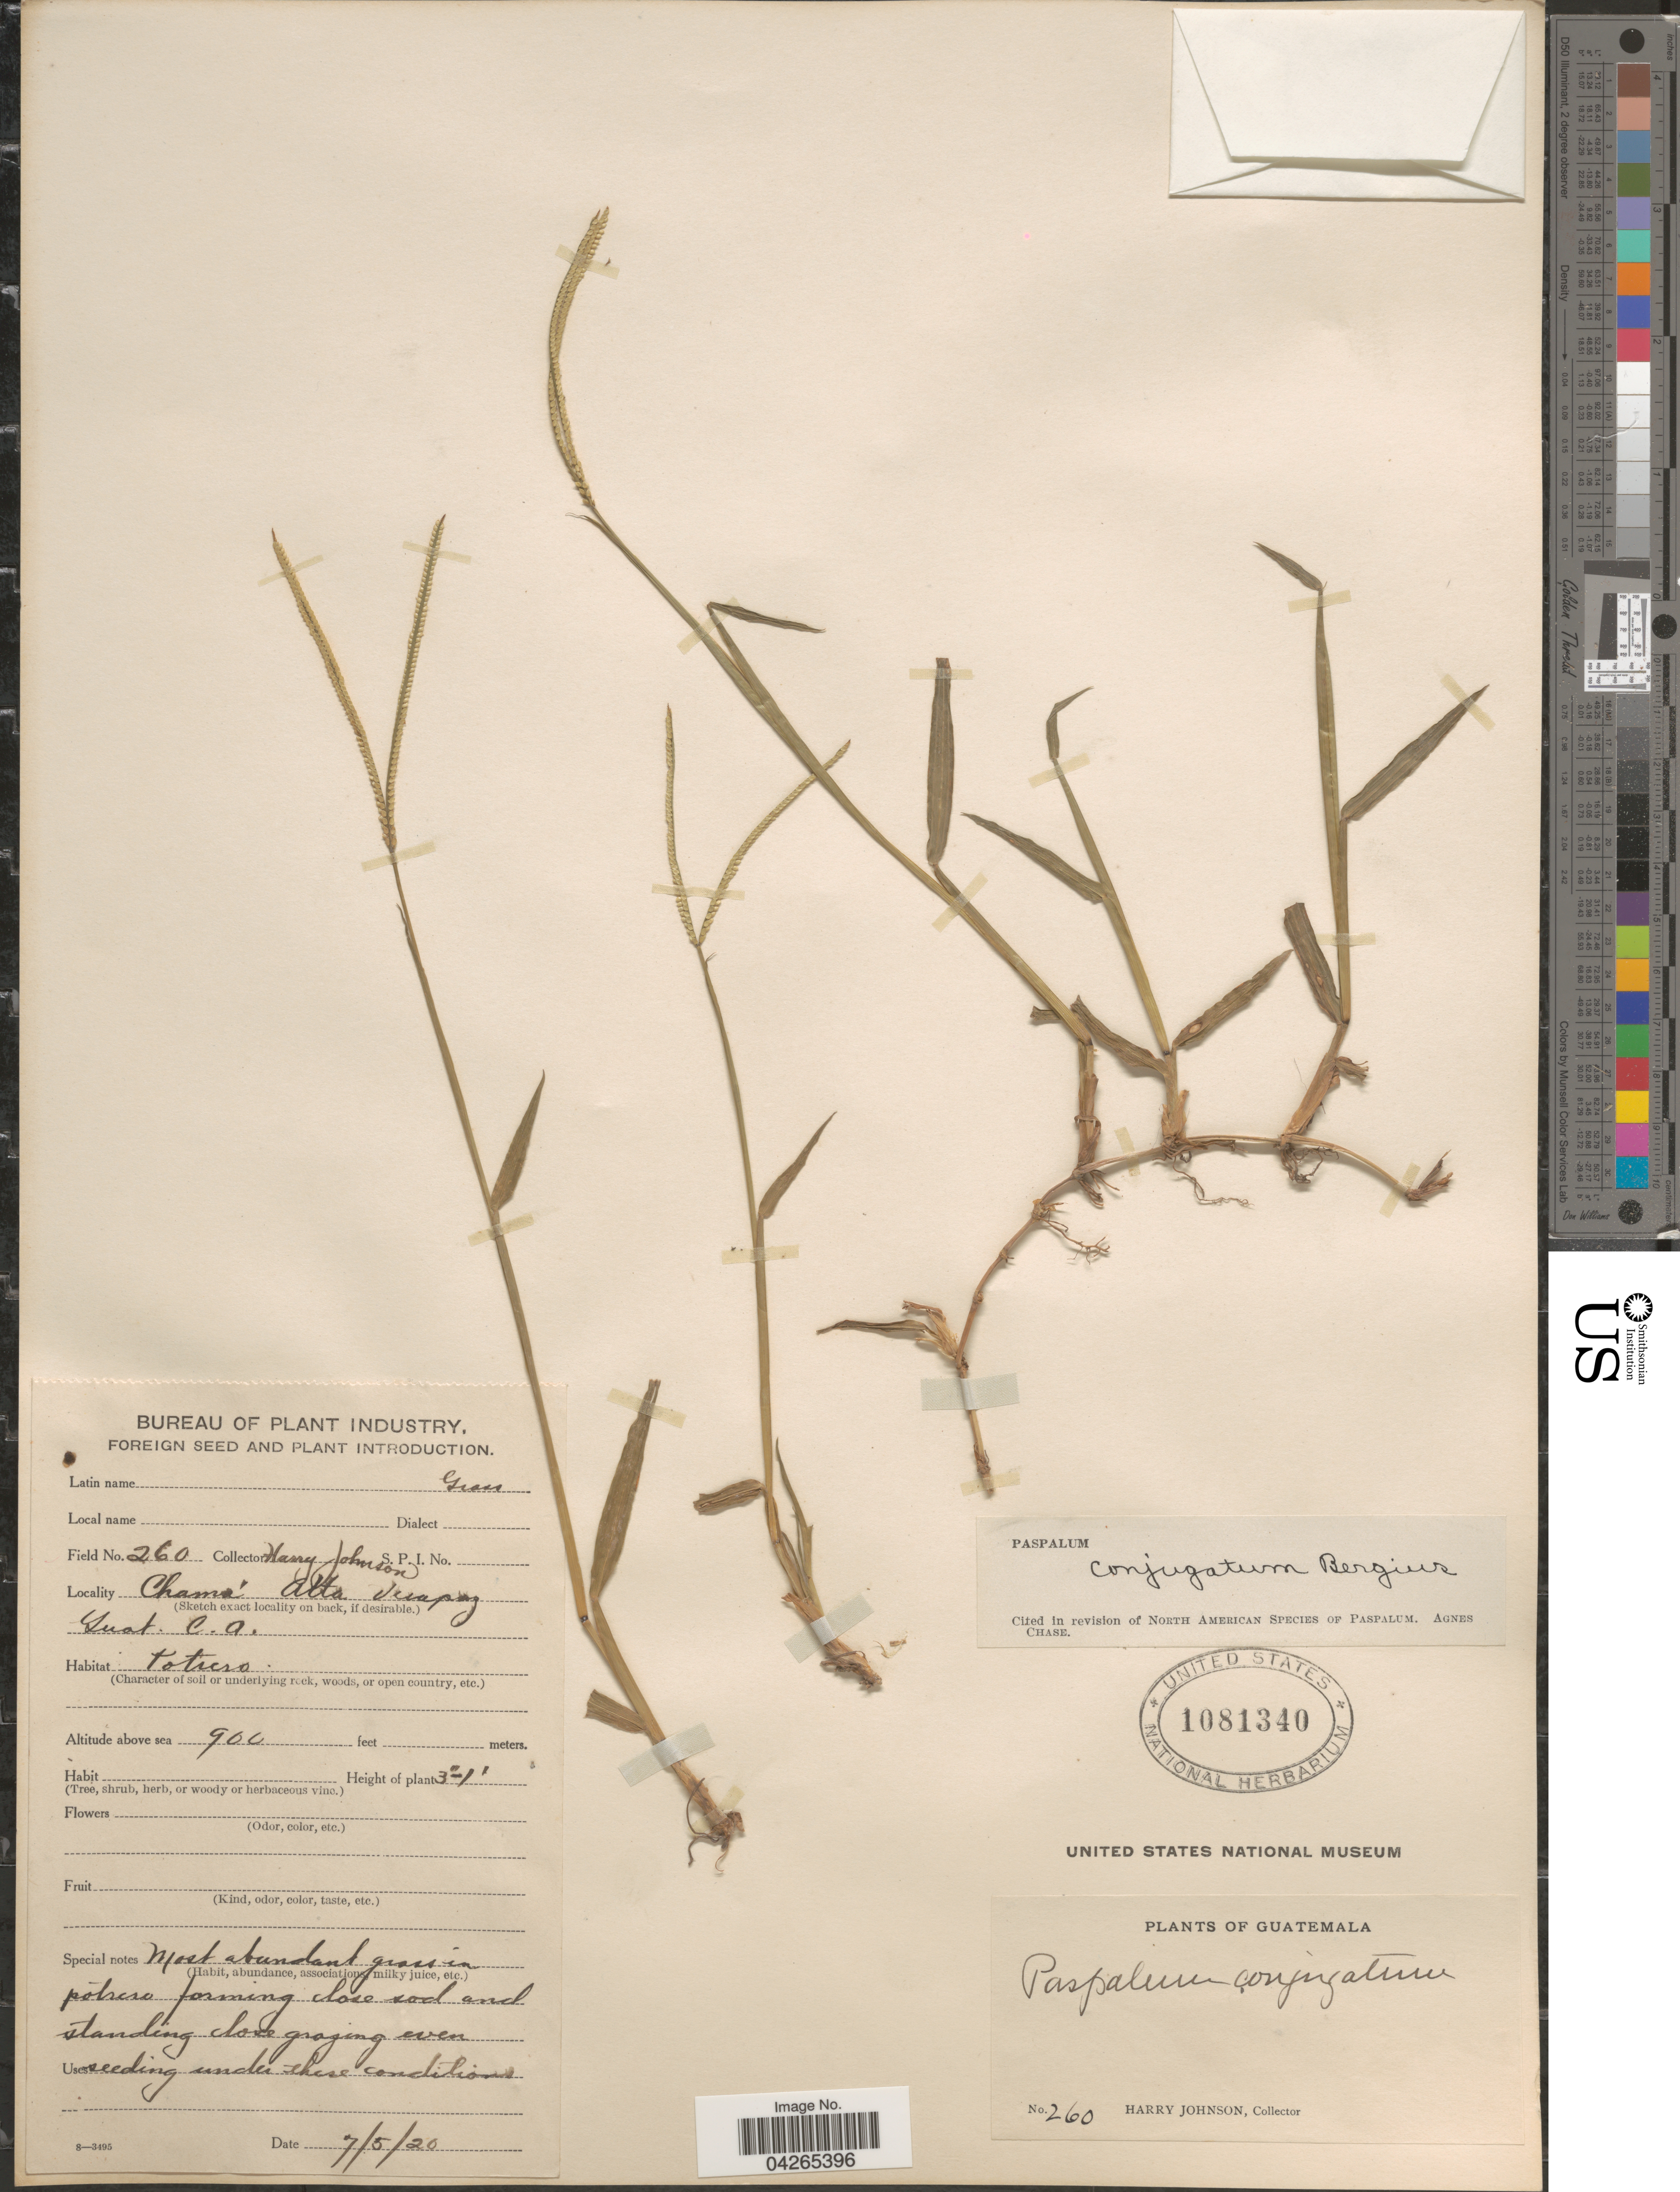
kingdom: Plantae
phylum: Tracheophyta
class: Liliopsida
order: Poales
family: Poaceae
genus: Paspalum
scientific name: Paspalum conjugatum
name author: P.J. Bergius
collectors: H. Johnson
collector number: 260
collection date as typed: Transcribed d/m/y: 7/5/20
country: Guatemala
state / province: Alta Verapaz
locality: Chamá.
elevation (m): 274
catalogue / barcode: US 1081340